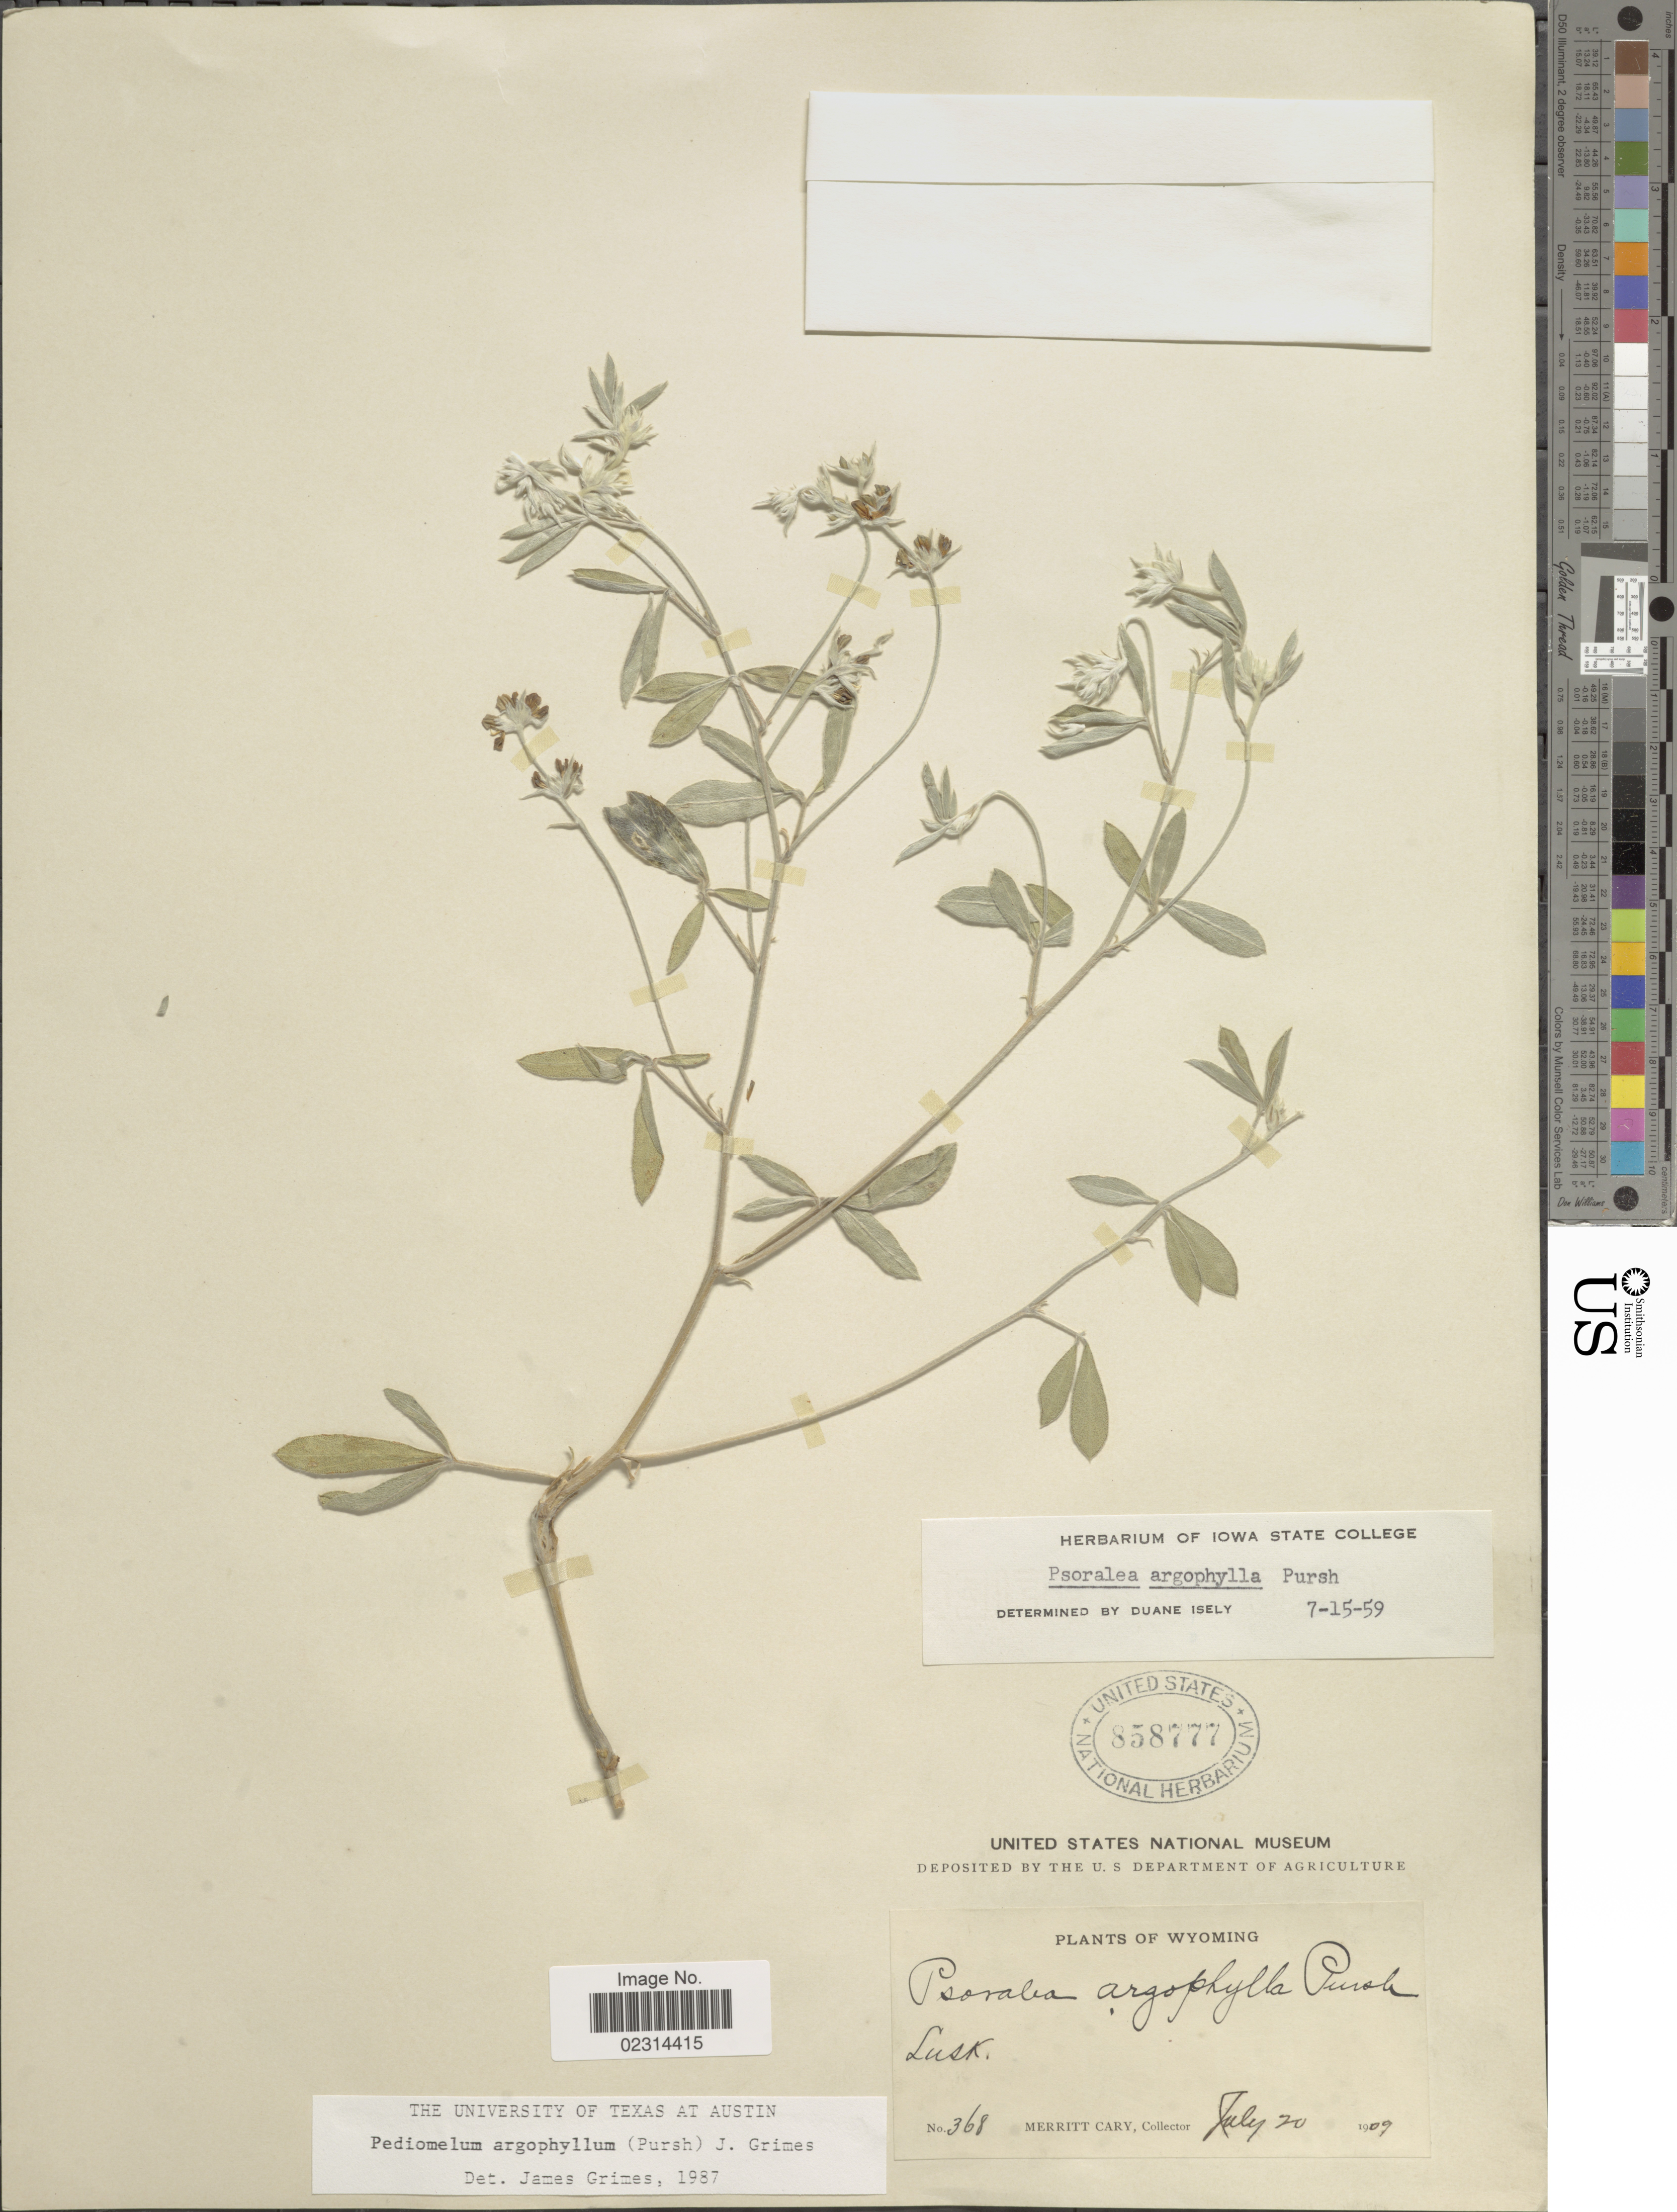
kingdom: Plantae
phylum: Tracheophyta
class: Magnoliopsida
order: Fabales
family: Fabaceae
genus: Pediomelum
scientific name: Pediomelum argophyllum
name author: (Pursh) J.W. Grimes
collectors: M. Cary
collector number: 368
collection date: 1909-07-20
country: United States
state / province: Wyoming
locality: Lusk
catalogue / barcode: US 858777